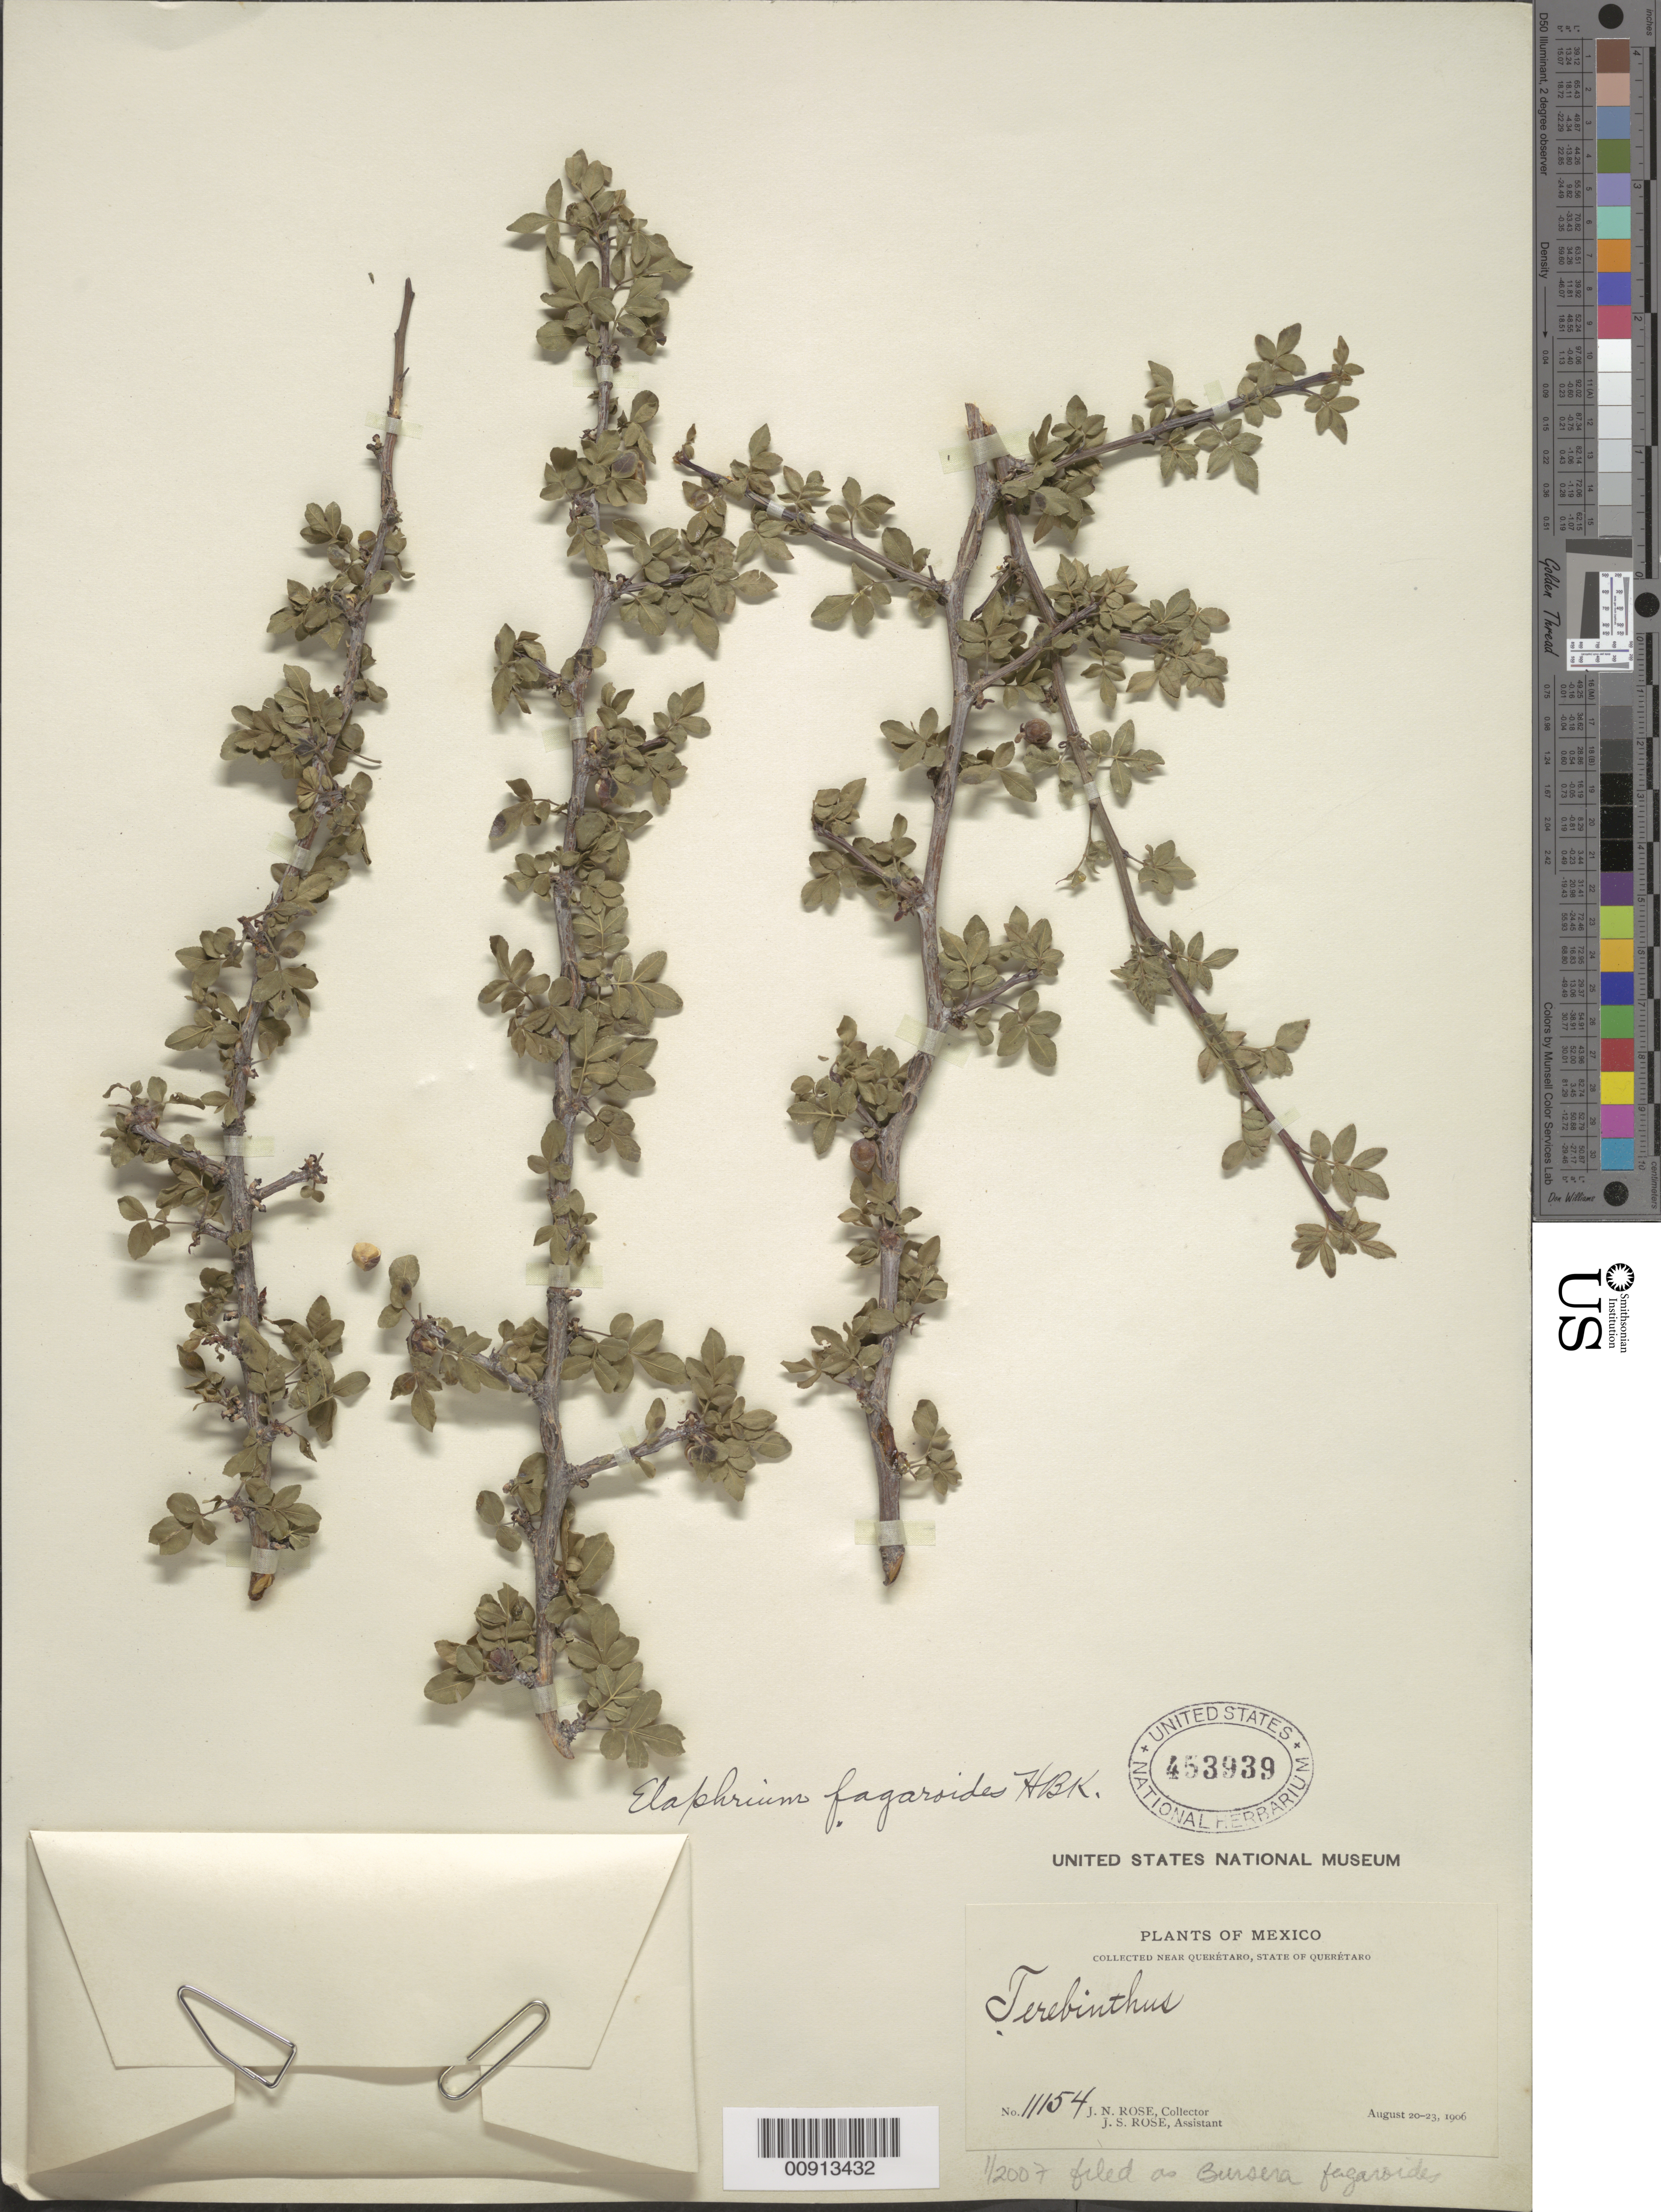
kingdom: Plantae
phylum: Tracheophyta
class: Magnoliopsida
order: Sapindales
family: Burseraceae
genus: Bursera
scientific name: Bursera inaguensis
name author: Britton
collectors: J. N. Rose & J. S. Rose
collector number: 11154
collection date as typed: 20 Aug 1906 to 23 Aug 1906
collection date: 1906-08-20/1906-08-23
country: Mexico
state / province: Querétaro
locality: Near Querétaro, State of Querétaro.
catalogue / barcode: US 453939